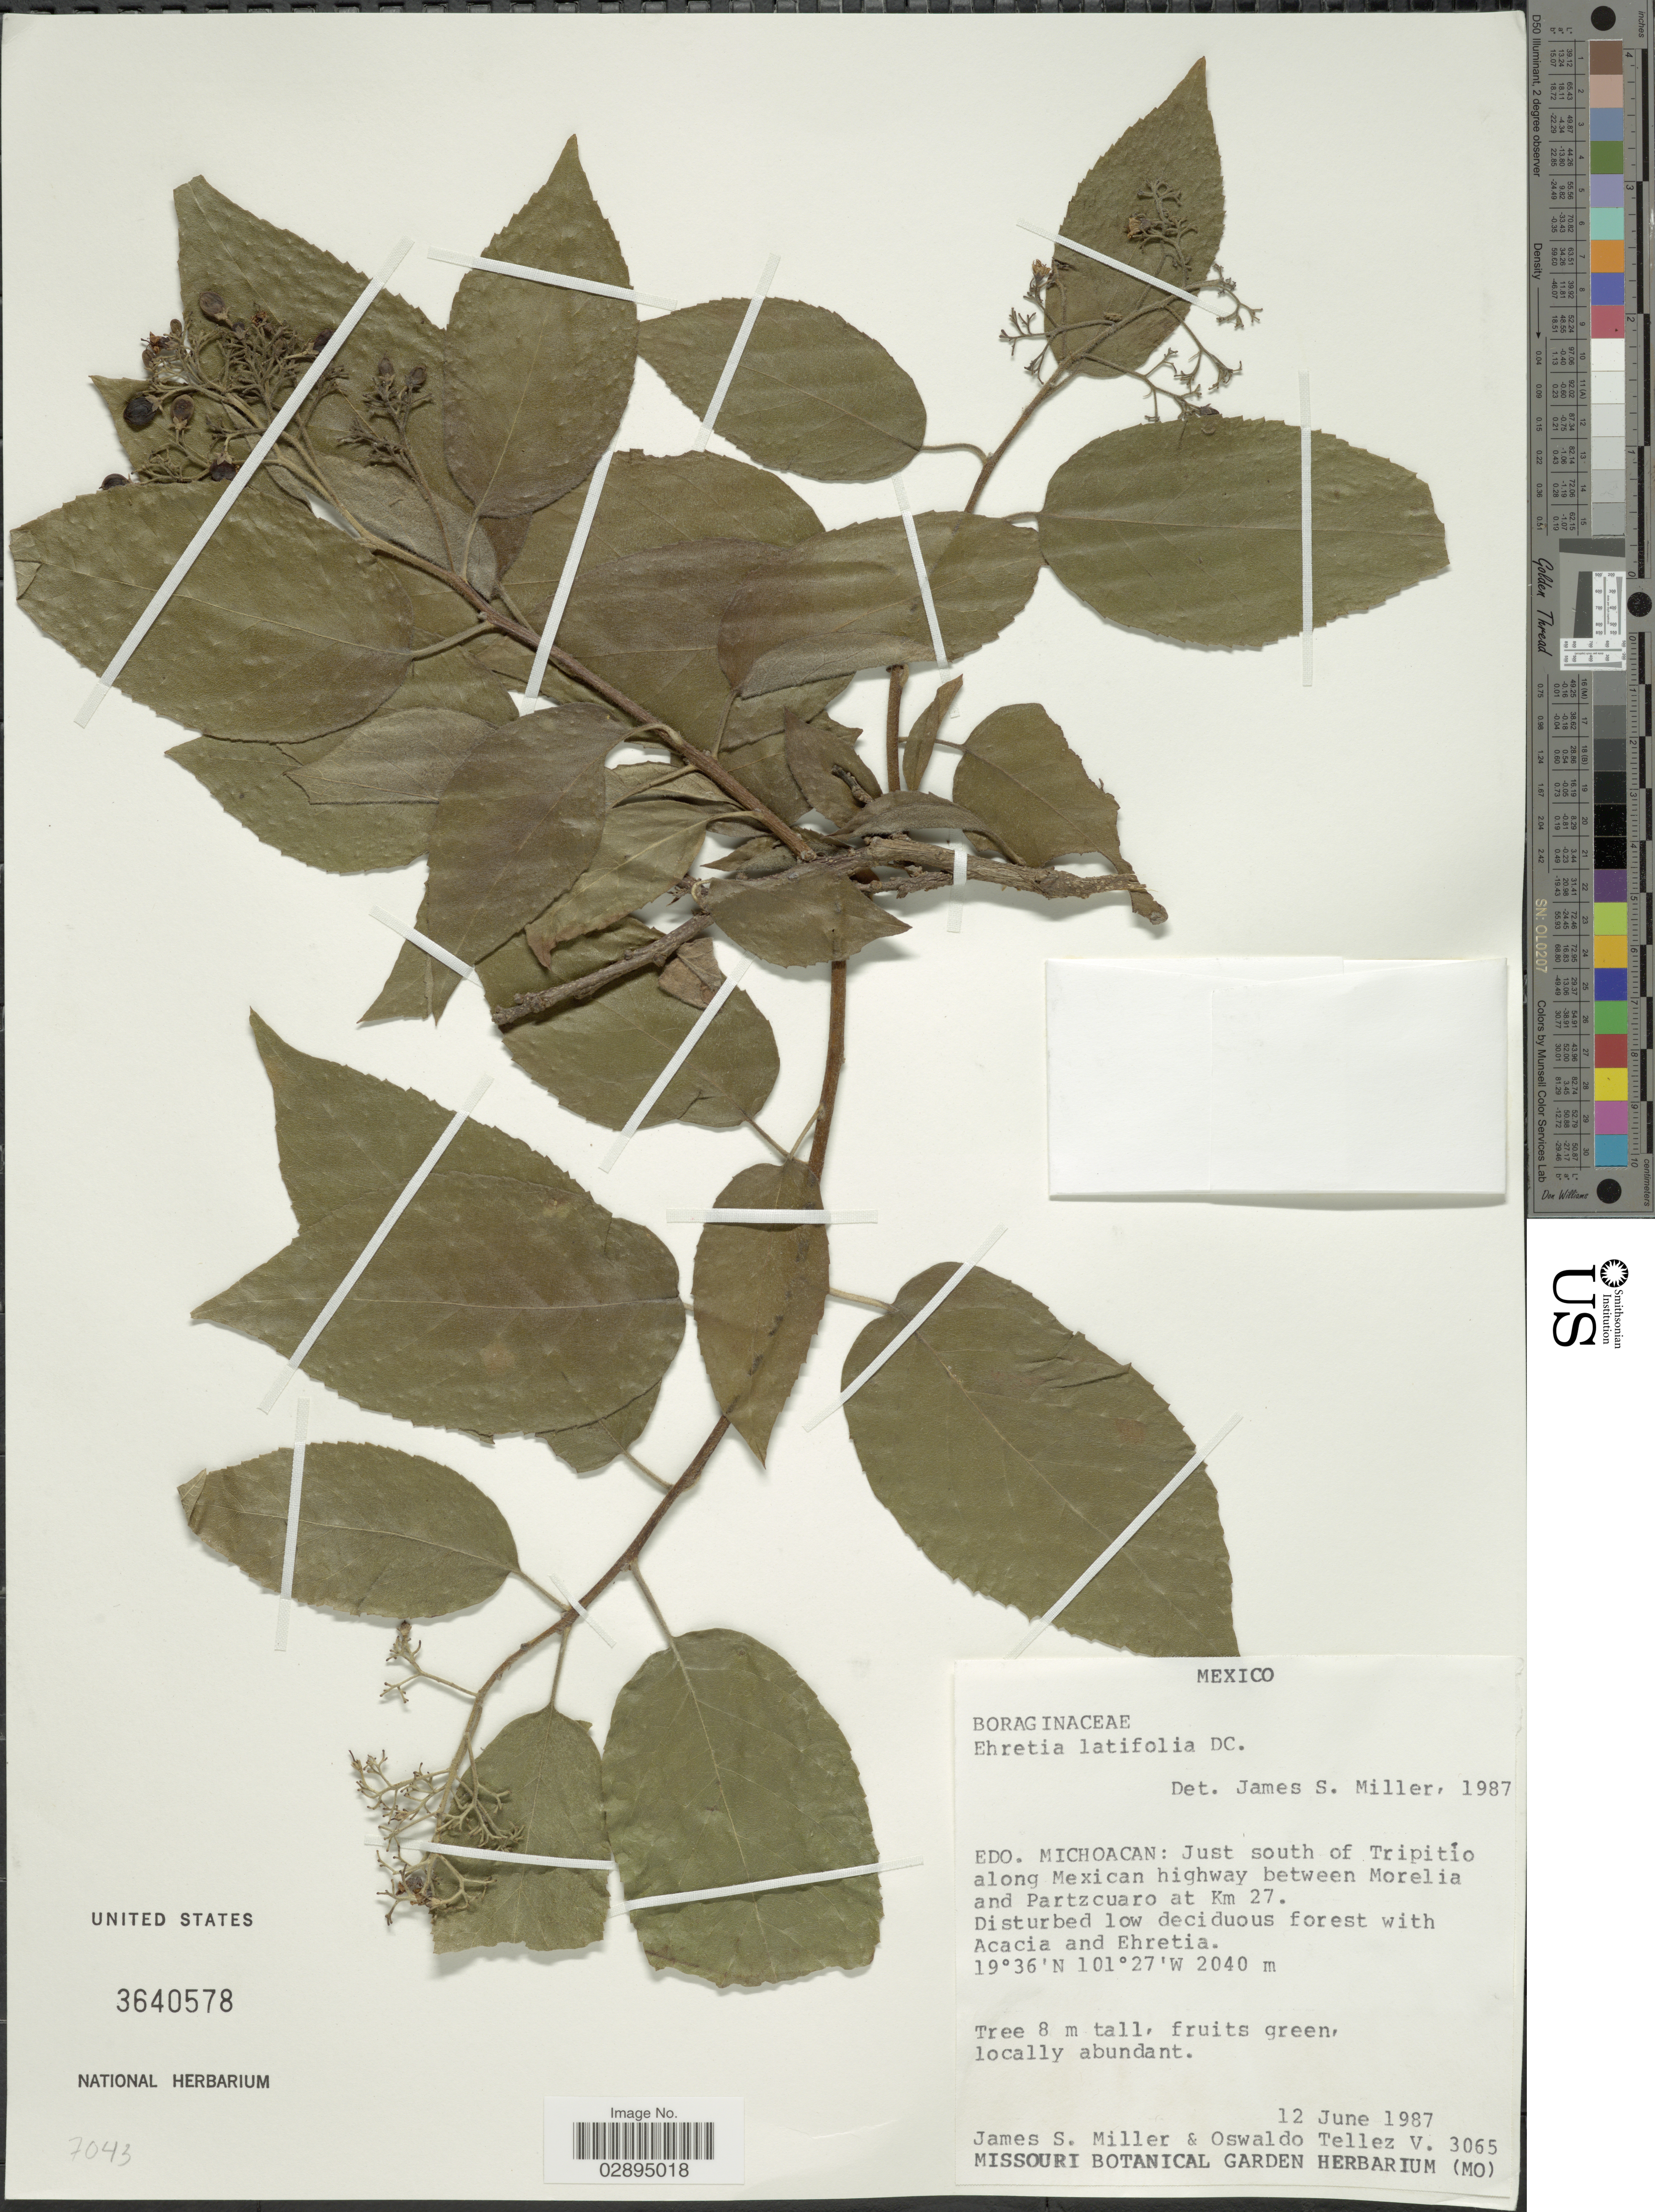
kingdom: Plantae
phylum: Tracheophyta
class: Magnoliopsida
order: Boraginales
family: Ehretiaceae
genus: Ehretia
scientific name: Ehretia latifolia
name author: DC.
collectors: J. S. Miller & O. Téllez V.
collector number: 3065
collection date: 1987-06-12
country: Mexico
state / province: Michoacán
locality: Edo. Michoacán: Just south of Tripitío along Mexican highway between Morelia and Partzcuaro at Km 27.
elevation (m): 2040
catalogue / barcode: US 3640578